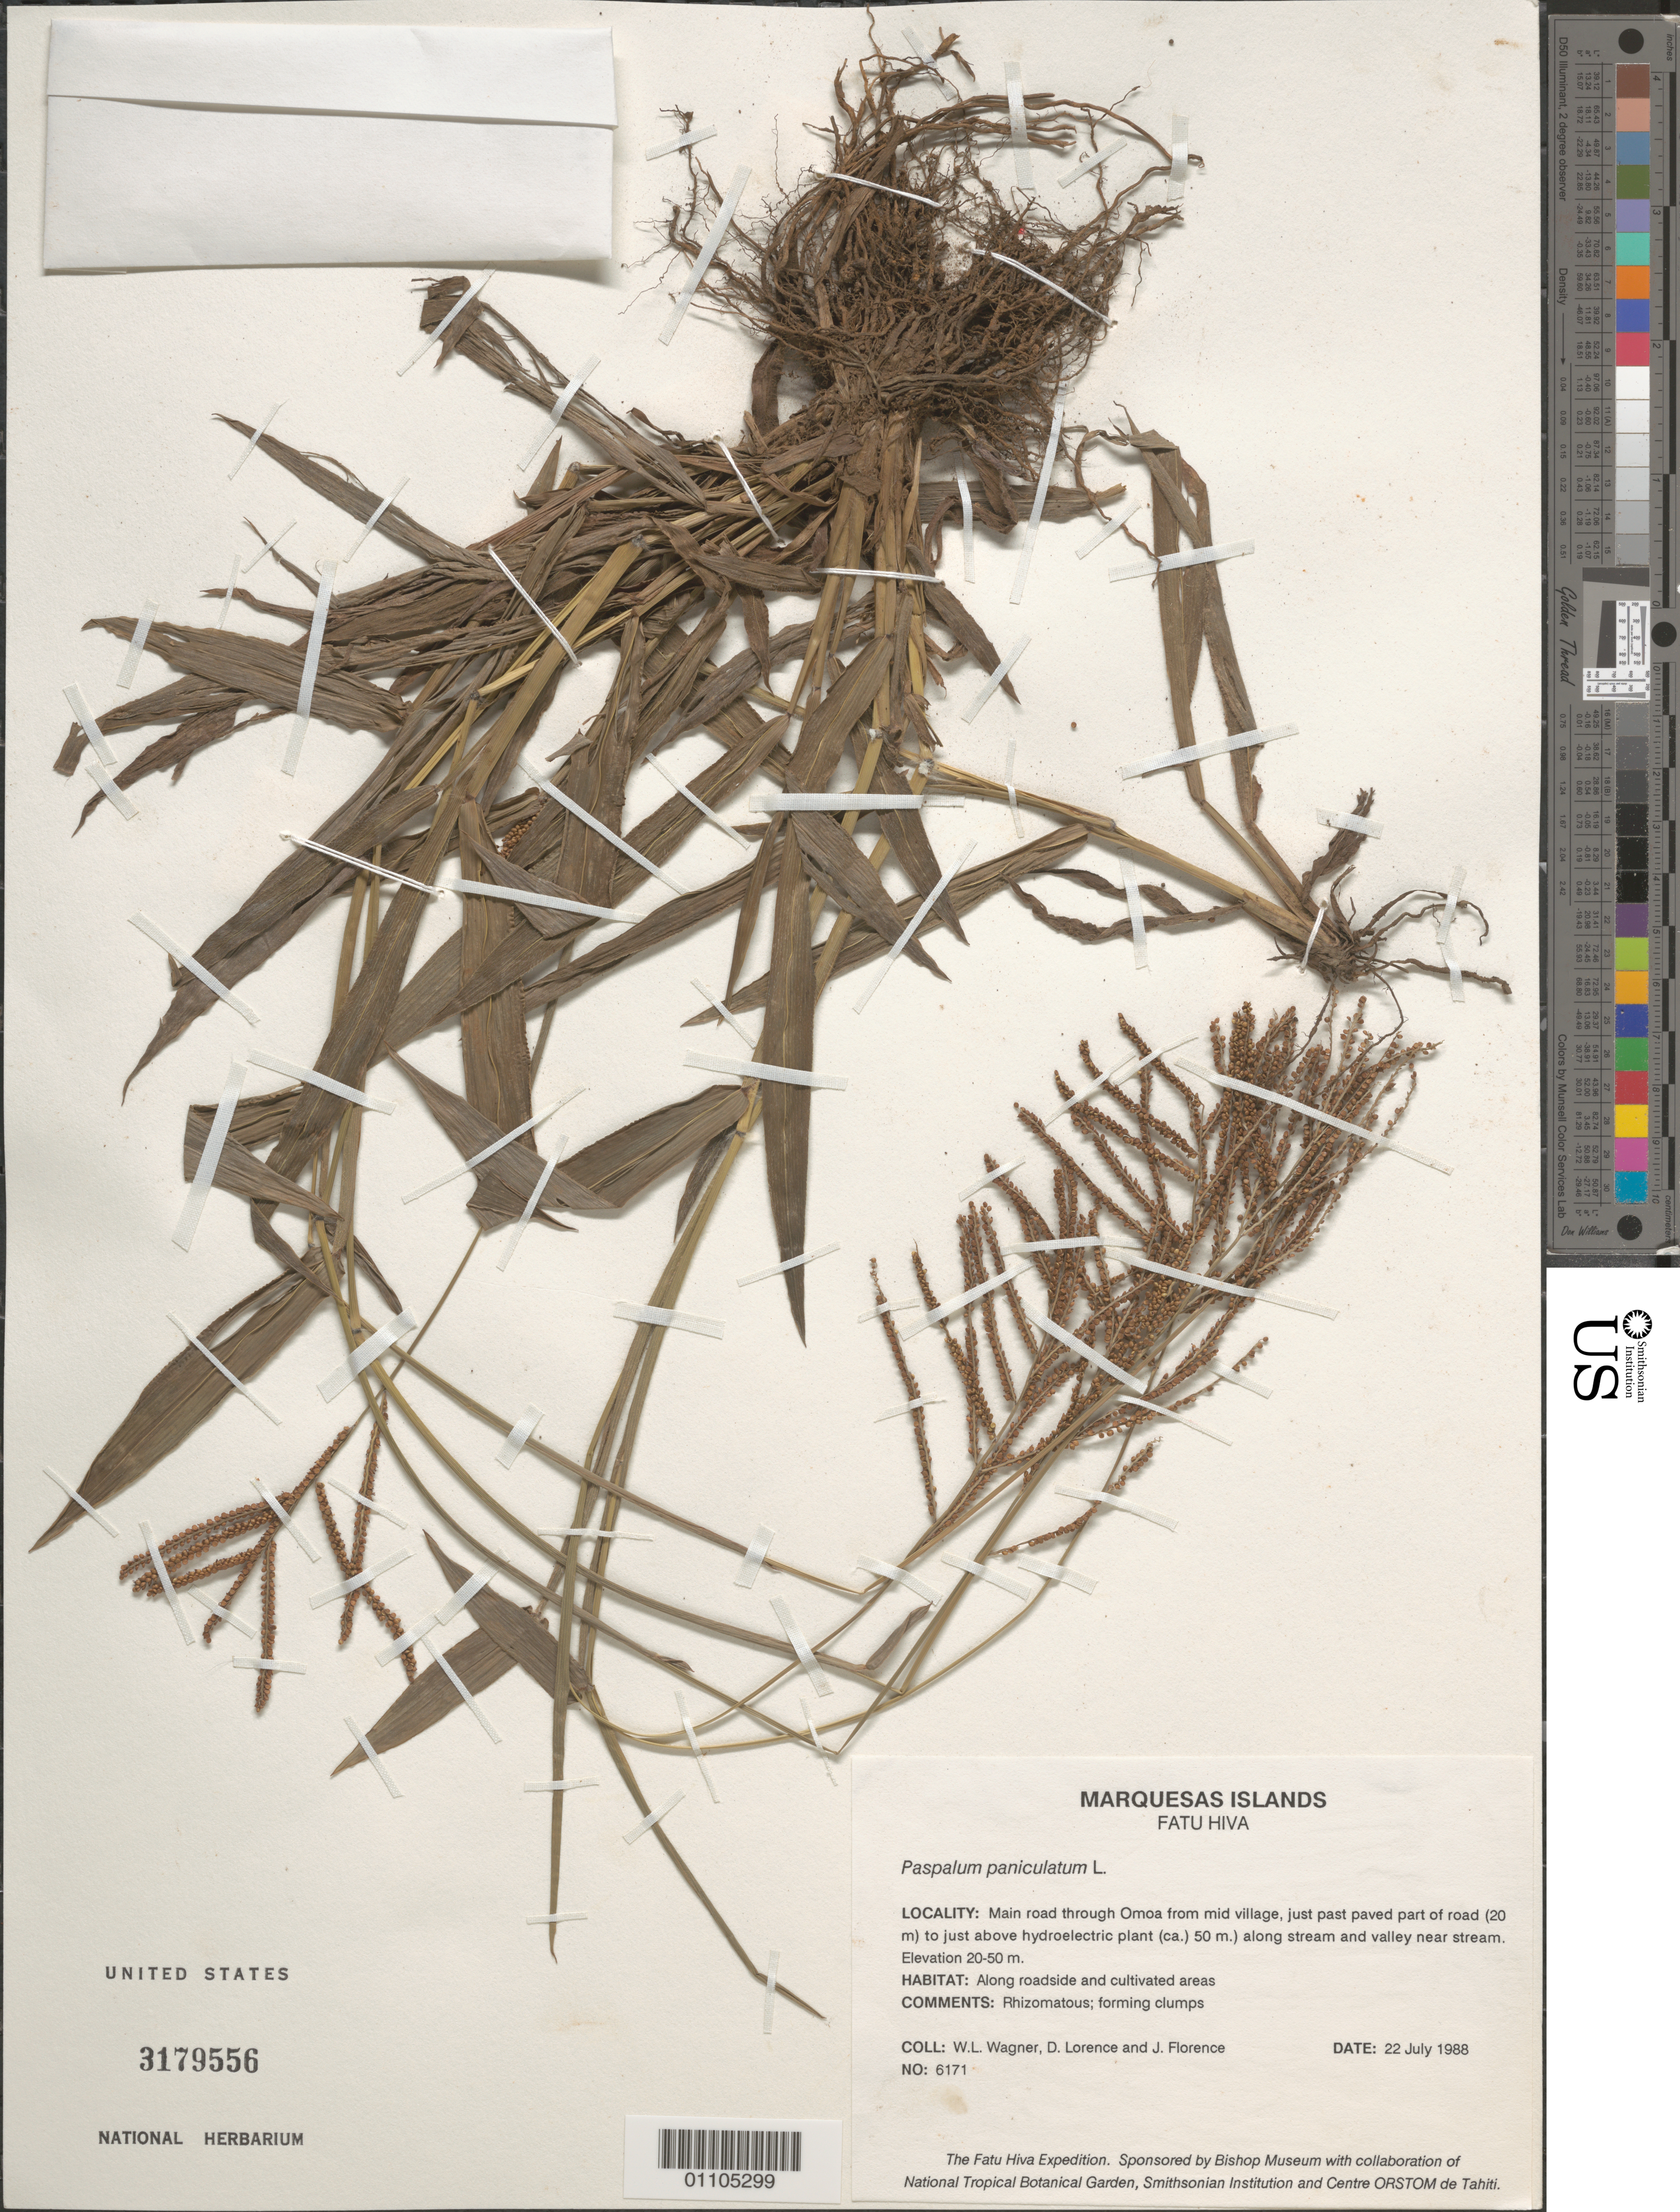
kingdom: Plantae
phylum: Tracheophyta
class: Liliopsida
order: Poales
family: Poaceae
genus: Paspalum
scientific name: Paspalum paniculatum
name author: L.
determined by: Florence, J.; Wagner, W. L.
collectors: W. L. Wagner, D. Lorence & J. Florence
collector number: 6171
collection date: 1988-07-22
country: French Polynesia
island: Fatu Hiva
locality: main road through 'Omo'a mid village, just past paved part of road (20 m) to just above electric plant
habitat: Along roadside and cultivated areas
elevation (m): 20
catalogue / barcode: US 3179556